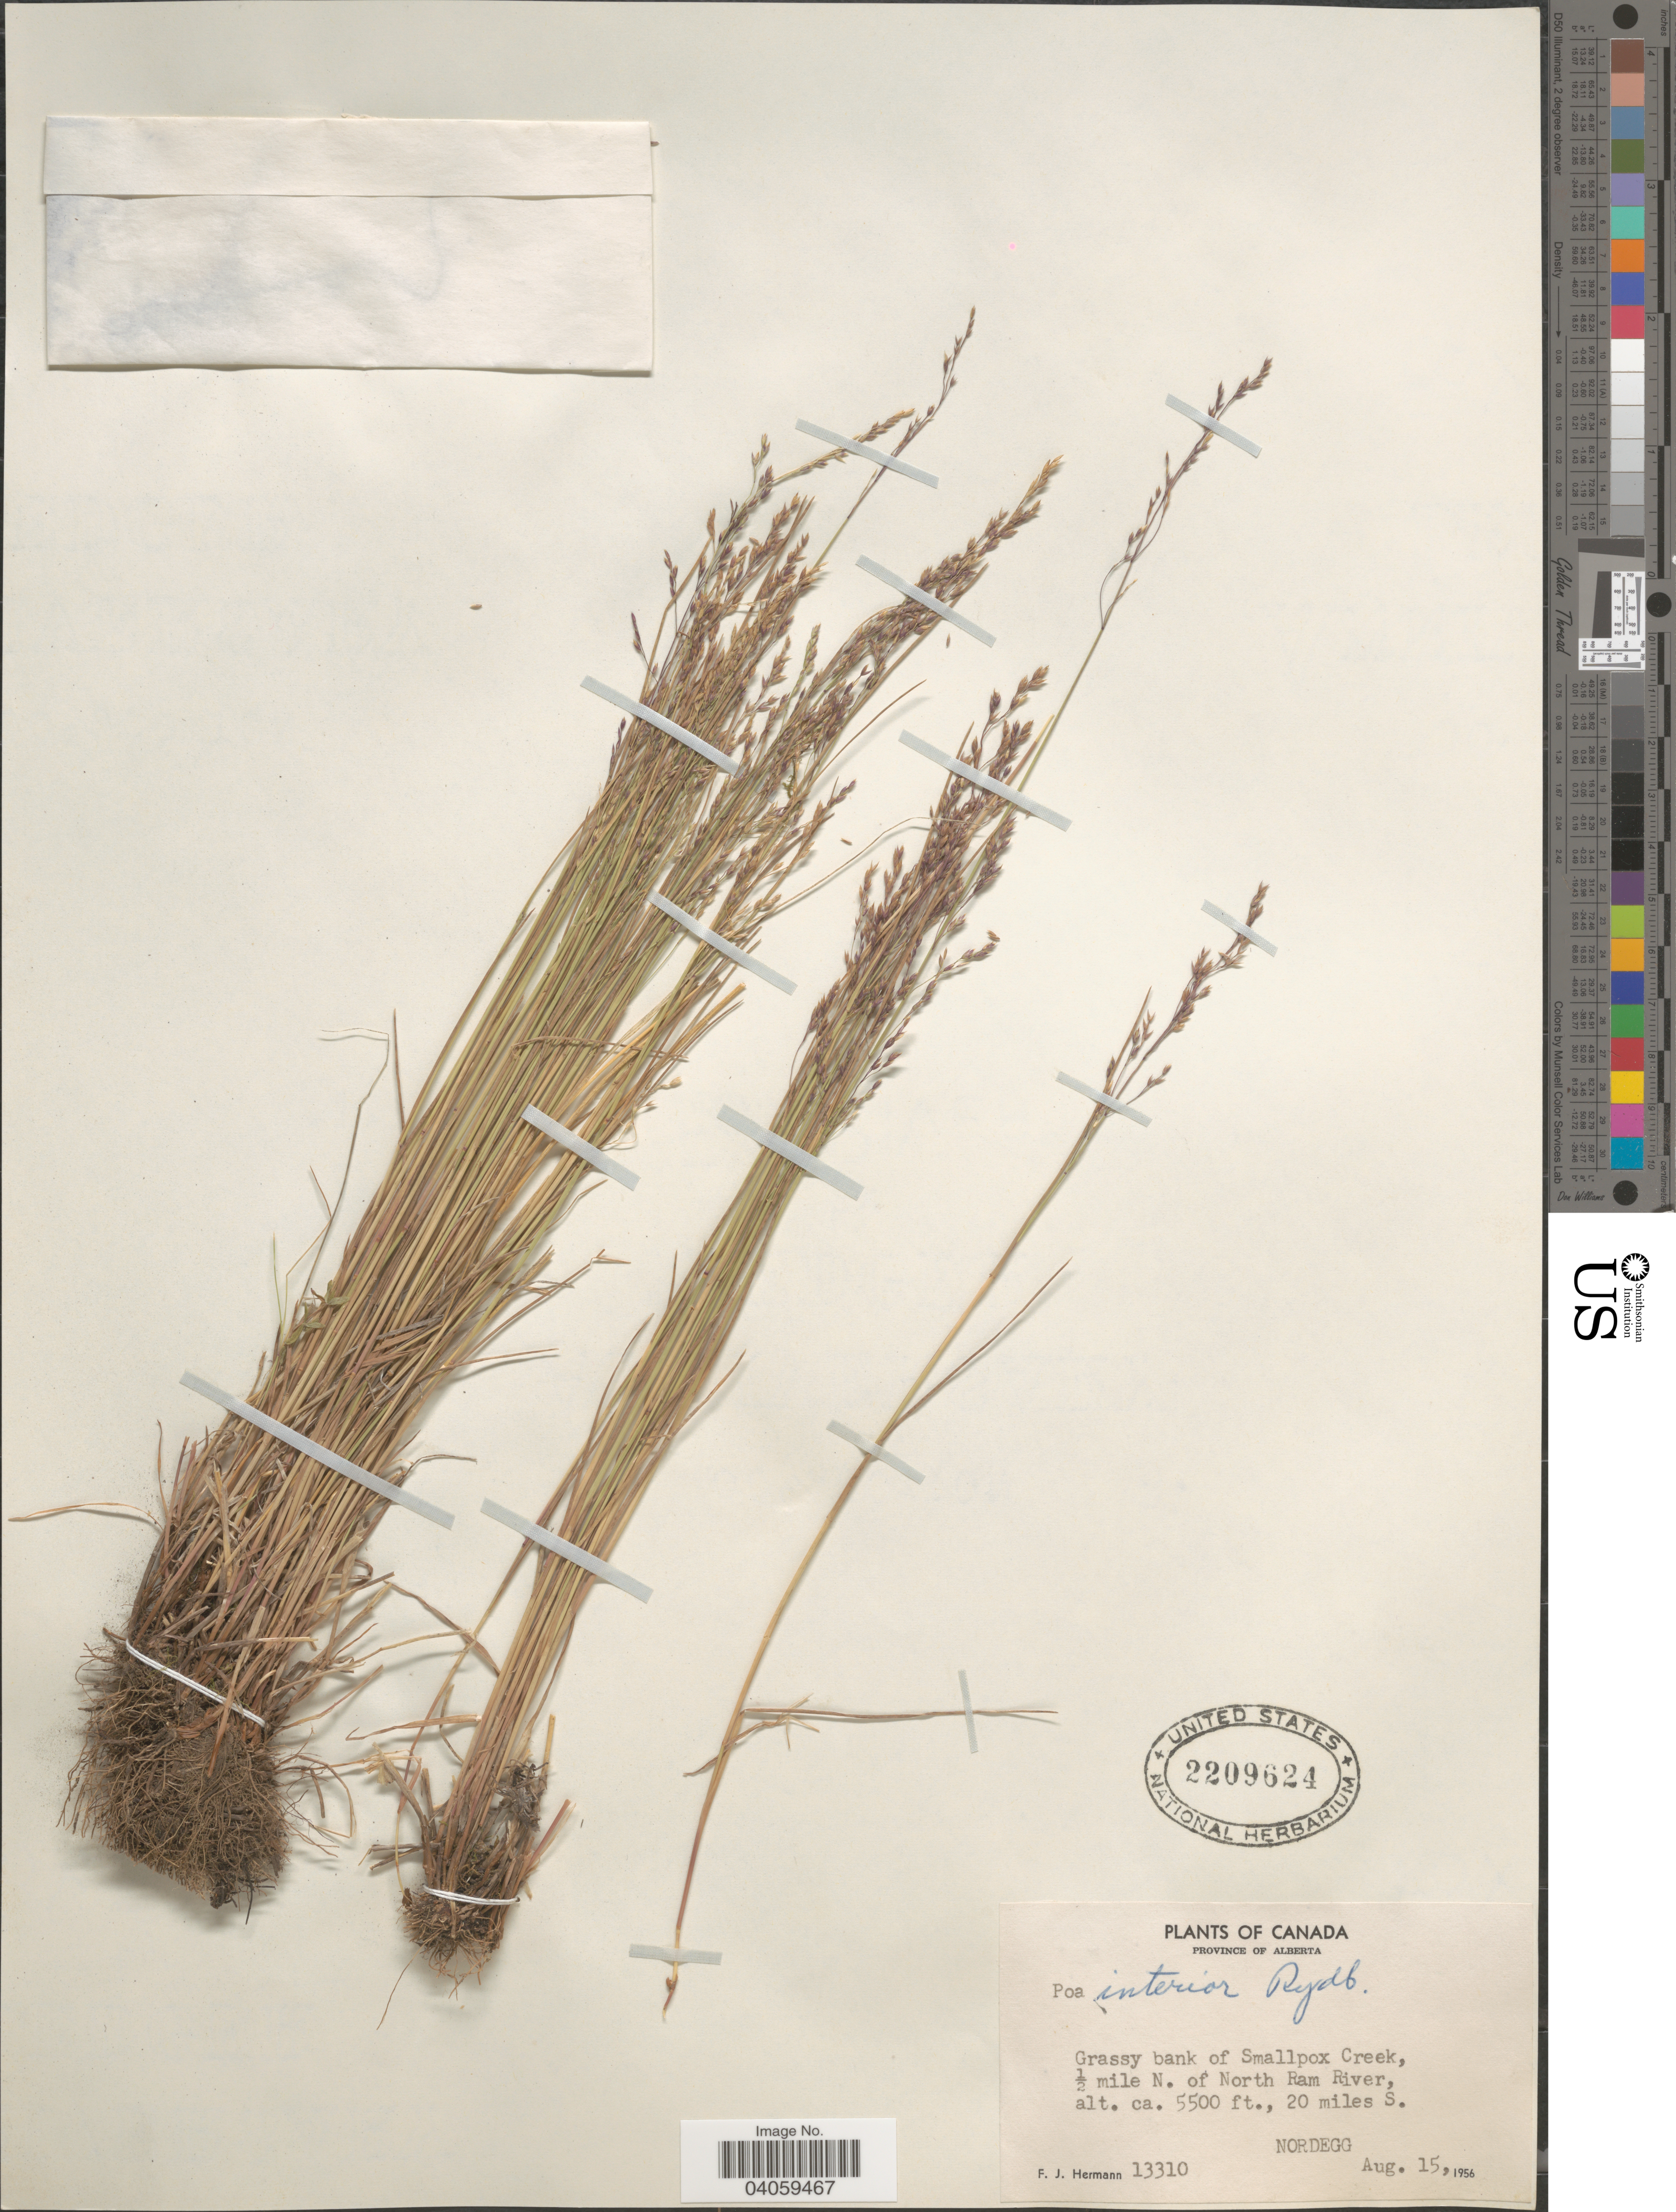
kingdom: Plantae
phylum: Tracheophyta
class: Liliopsida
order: Poales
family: Poaceae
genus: Poa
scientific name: Poa interior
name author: Rydb.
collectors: F. J. Hermann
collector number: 13310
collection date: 1956-08-15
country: Canada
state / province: Alberta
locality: Grassy bank of Smallpox Creek, ½ mile N. of North Ram River, 20 miles S. Nordegg.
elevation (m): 1676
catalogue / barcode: US 2209624